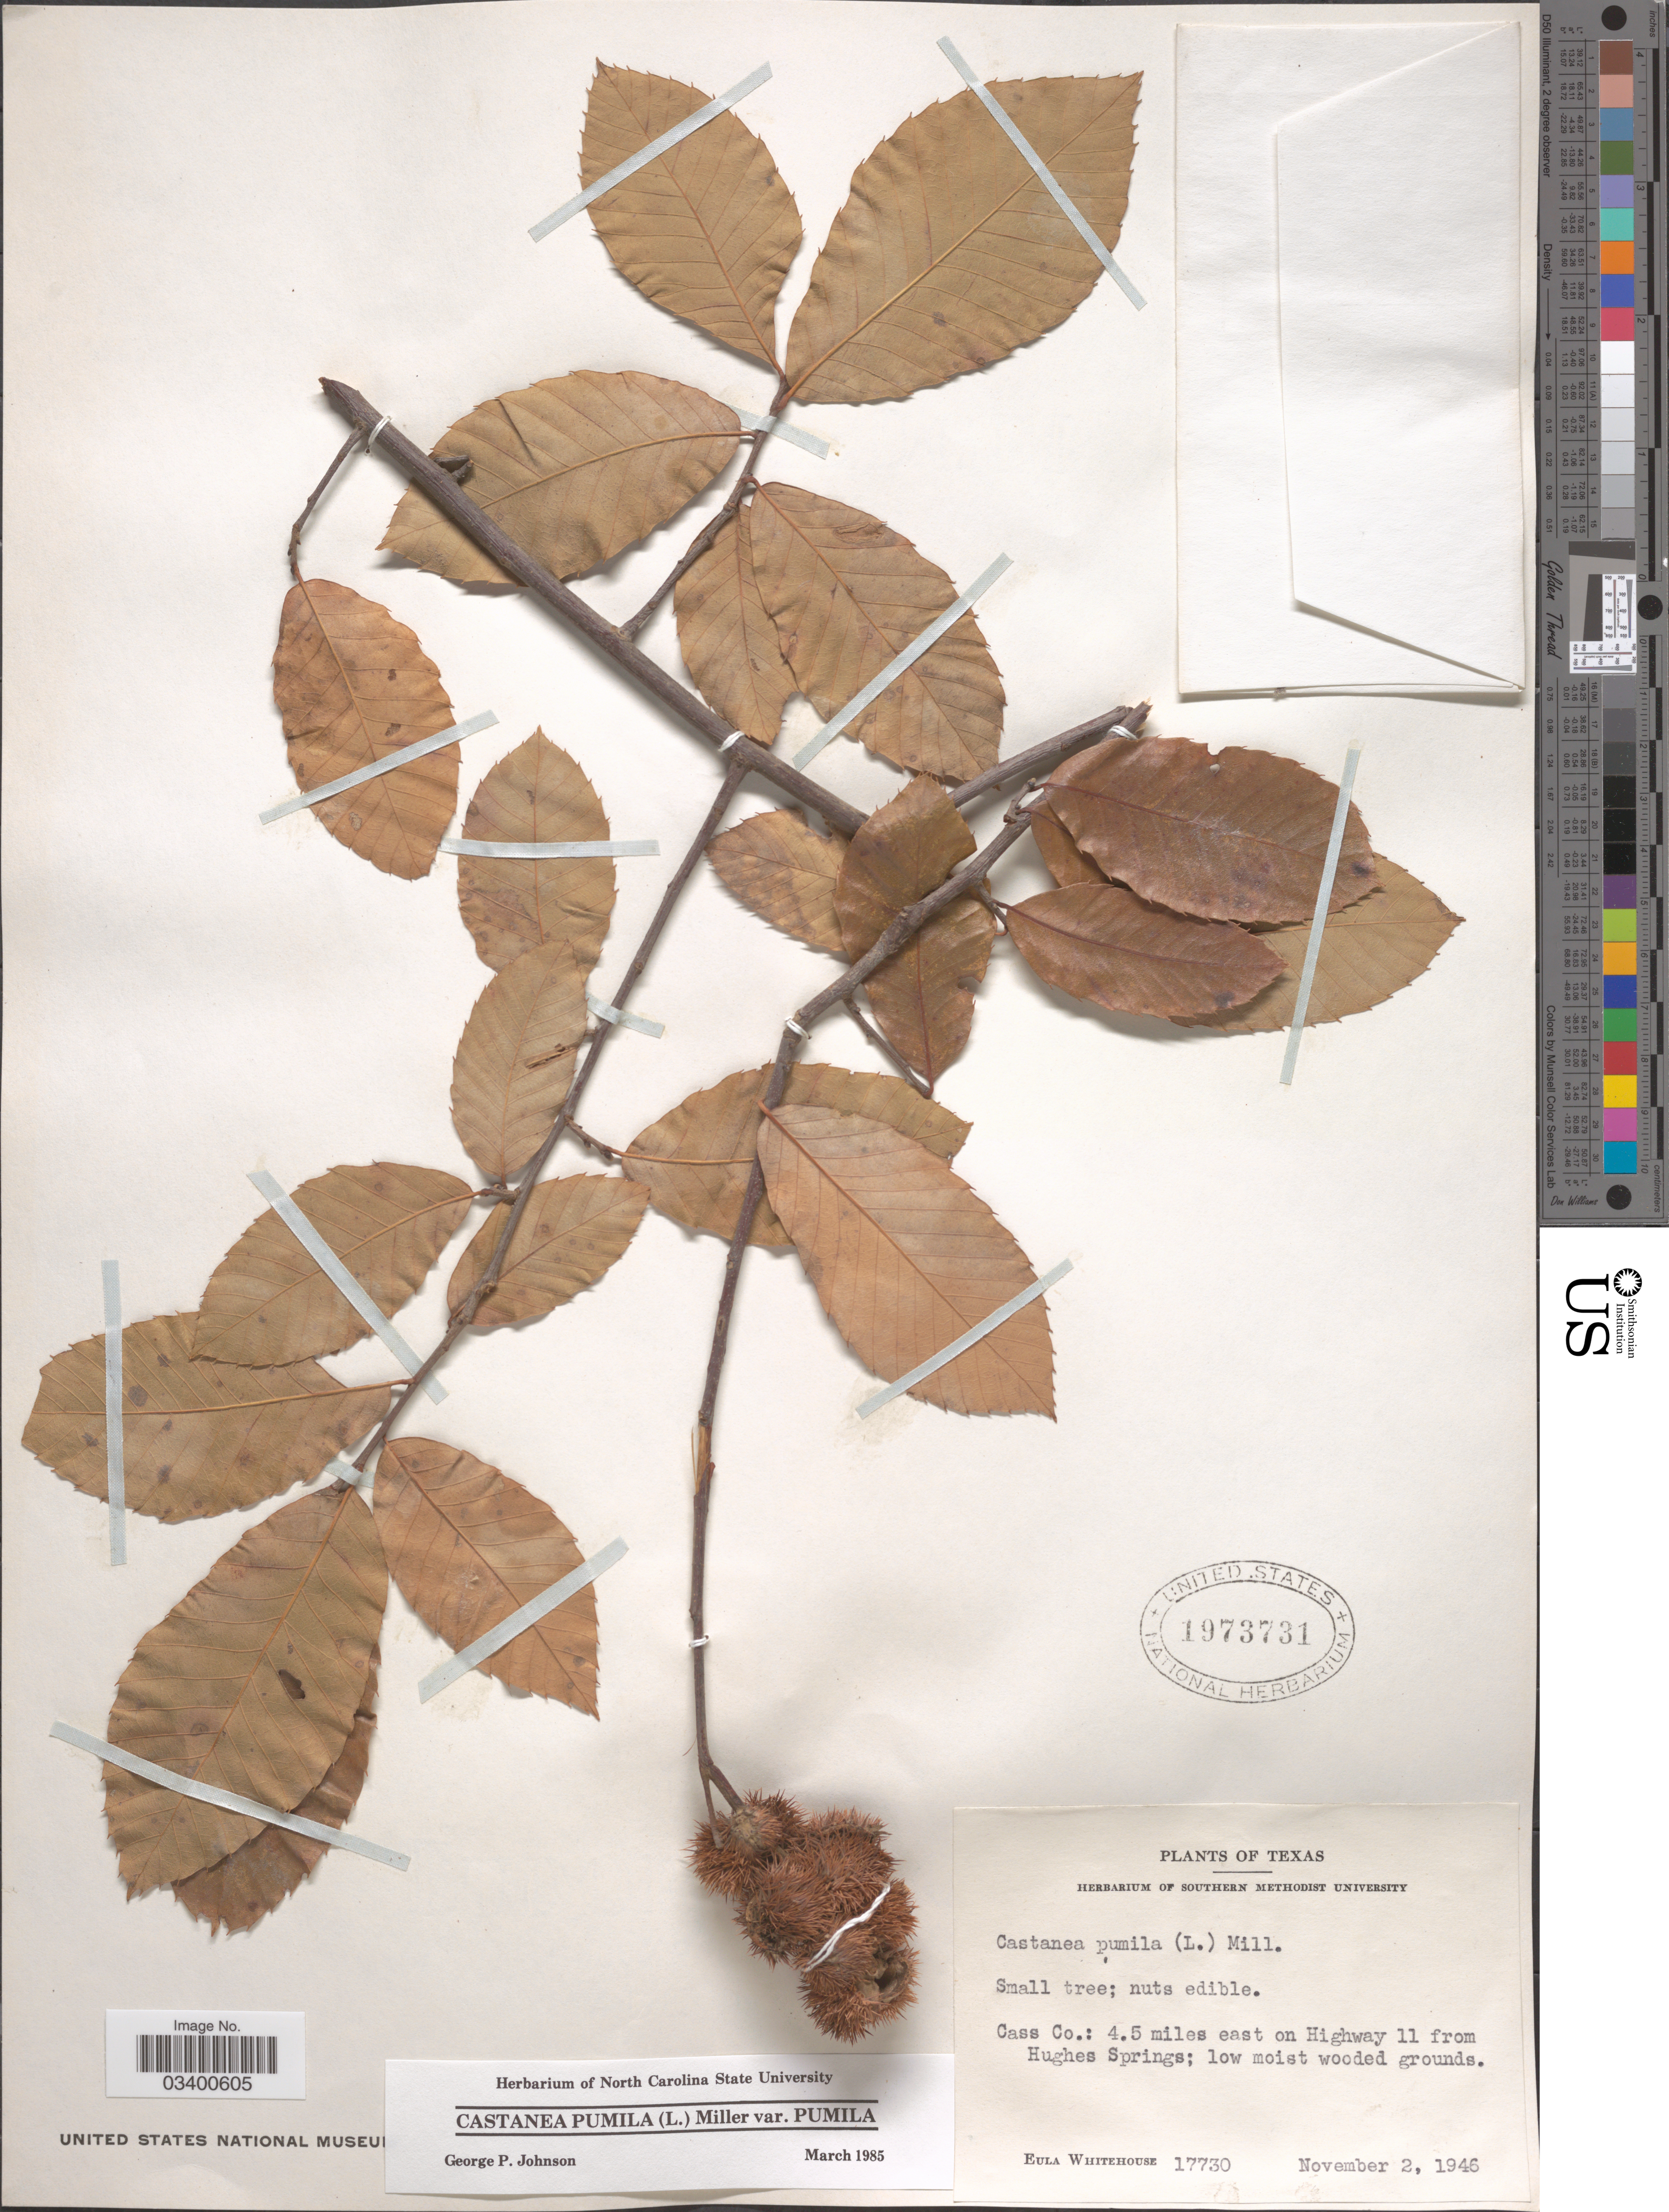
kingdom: Plantae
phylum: Tracheophyta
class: Magnoliopsida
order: Fagales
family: Fagaceae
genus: Castanea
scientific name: Castanea pumila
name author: (L.) Mill.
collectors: E. Whitehouse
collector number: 17730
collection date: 1946-11-02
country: United States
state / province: Texas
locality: Cass Co.: 4.5 miles east on Highway 11 from Hughes Springs.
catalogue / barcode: US 1973731